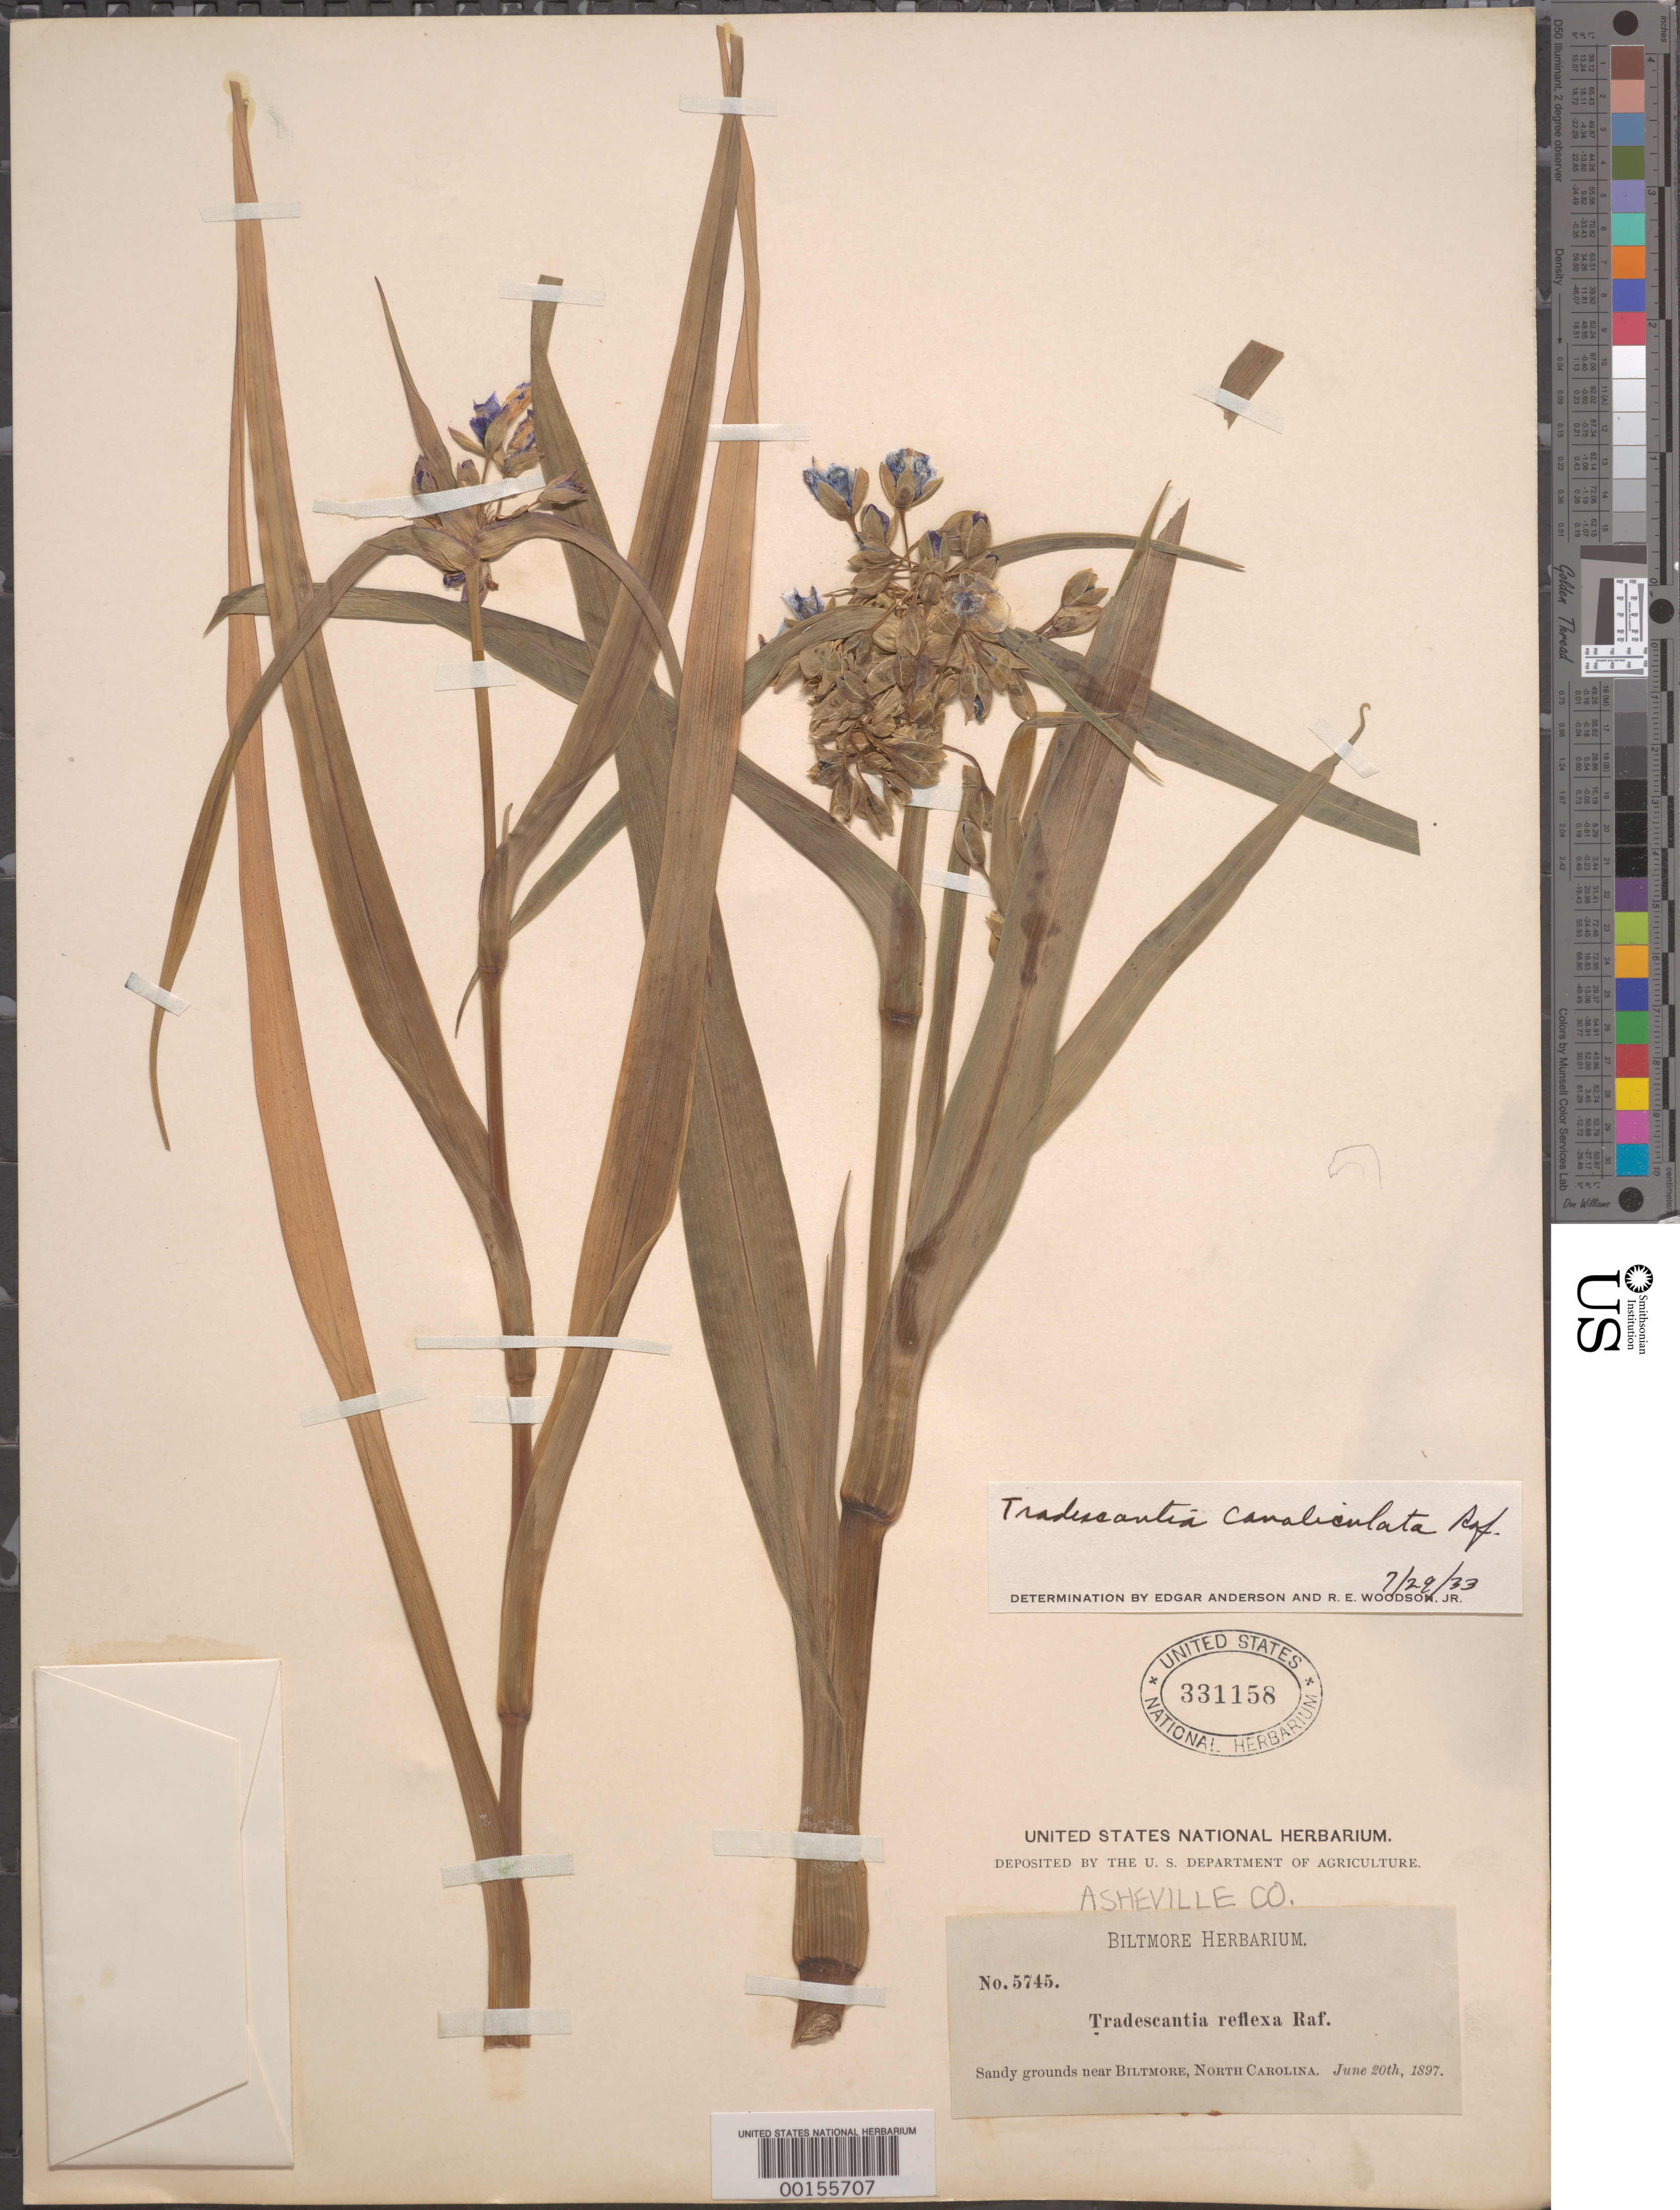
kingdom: Plantae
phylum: Tracheophyta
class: Liliopsida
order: Commelinales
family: Commelinaceae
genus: Tradescantia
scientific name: Tradescantia ohiensis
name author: Raf.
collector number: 5745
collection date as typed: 20 Jun 1897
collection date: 1897-06-20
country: United States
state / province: North Carolina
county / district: Buncombe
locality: Near biltmore, (asheville)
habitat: Sandy soil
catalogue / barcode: US 331158